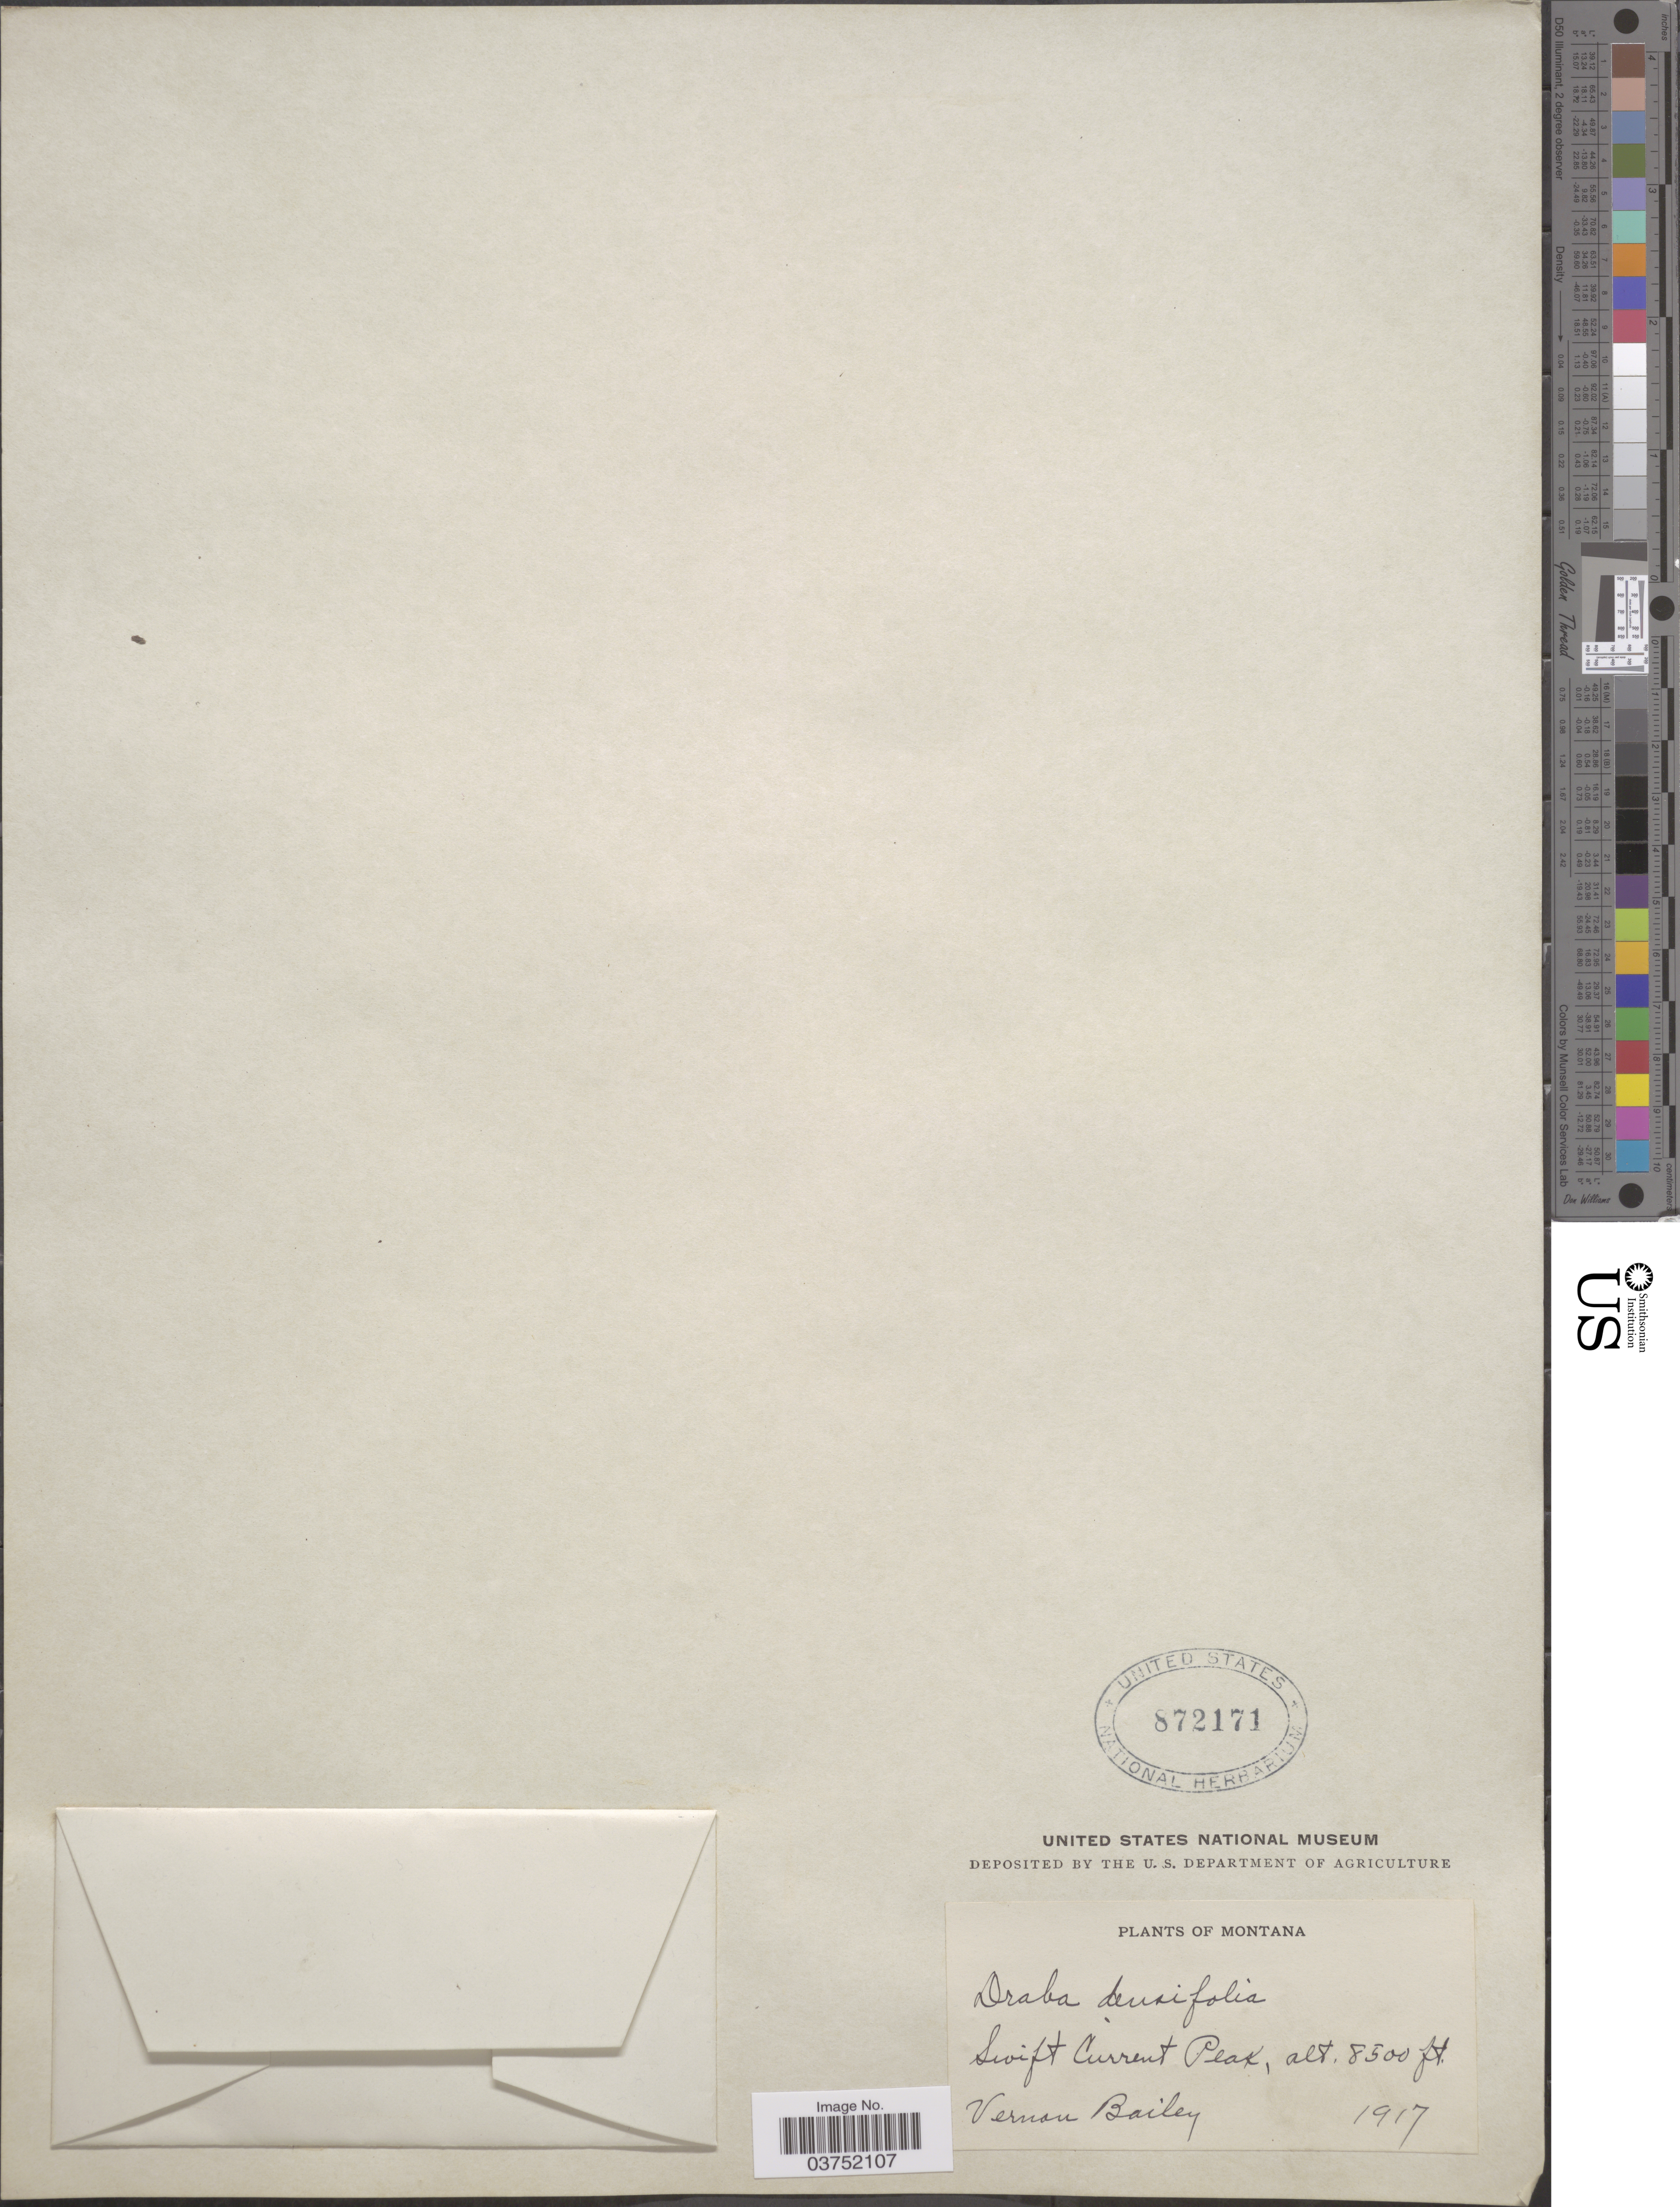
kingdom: Plantae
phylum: Tracheophyta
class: Magnoliopsida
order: Brassicales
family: Brassicaceae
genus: Draba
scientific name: Draba paysonii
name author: J.F. Macbr.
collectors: V. O. Bailey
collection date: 1917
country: United States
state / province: Montana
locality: Swift Current Peak.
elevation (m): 2591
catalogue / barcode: US 872171